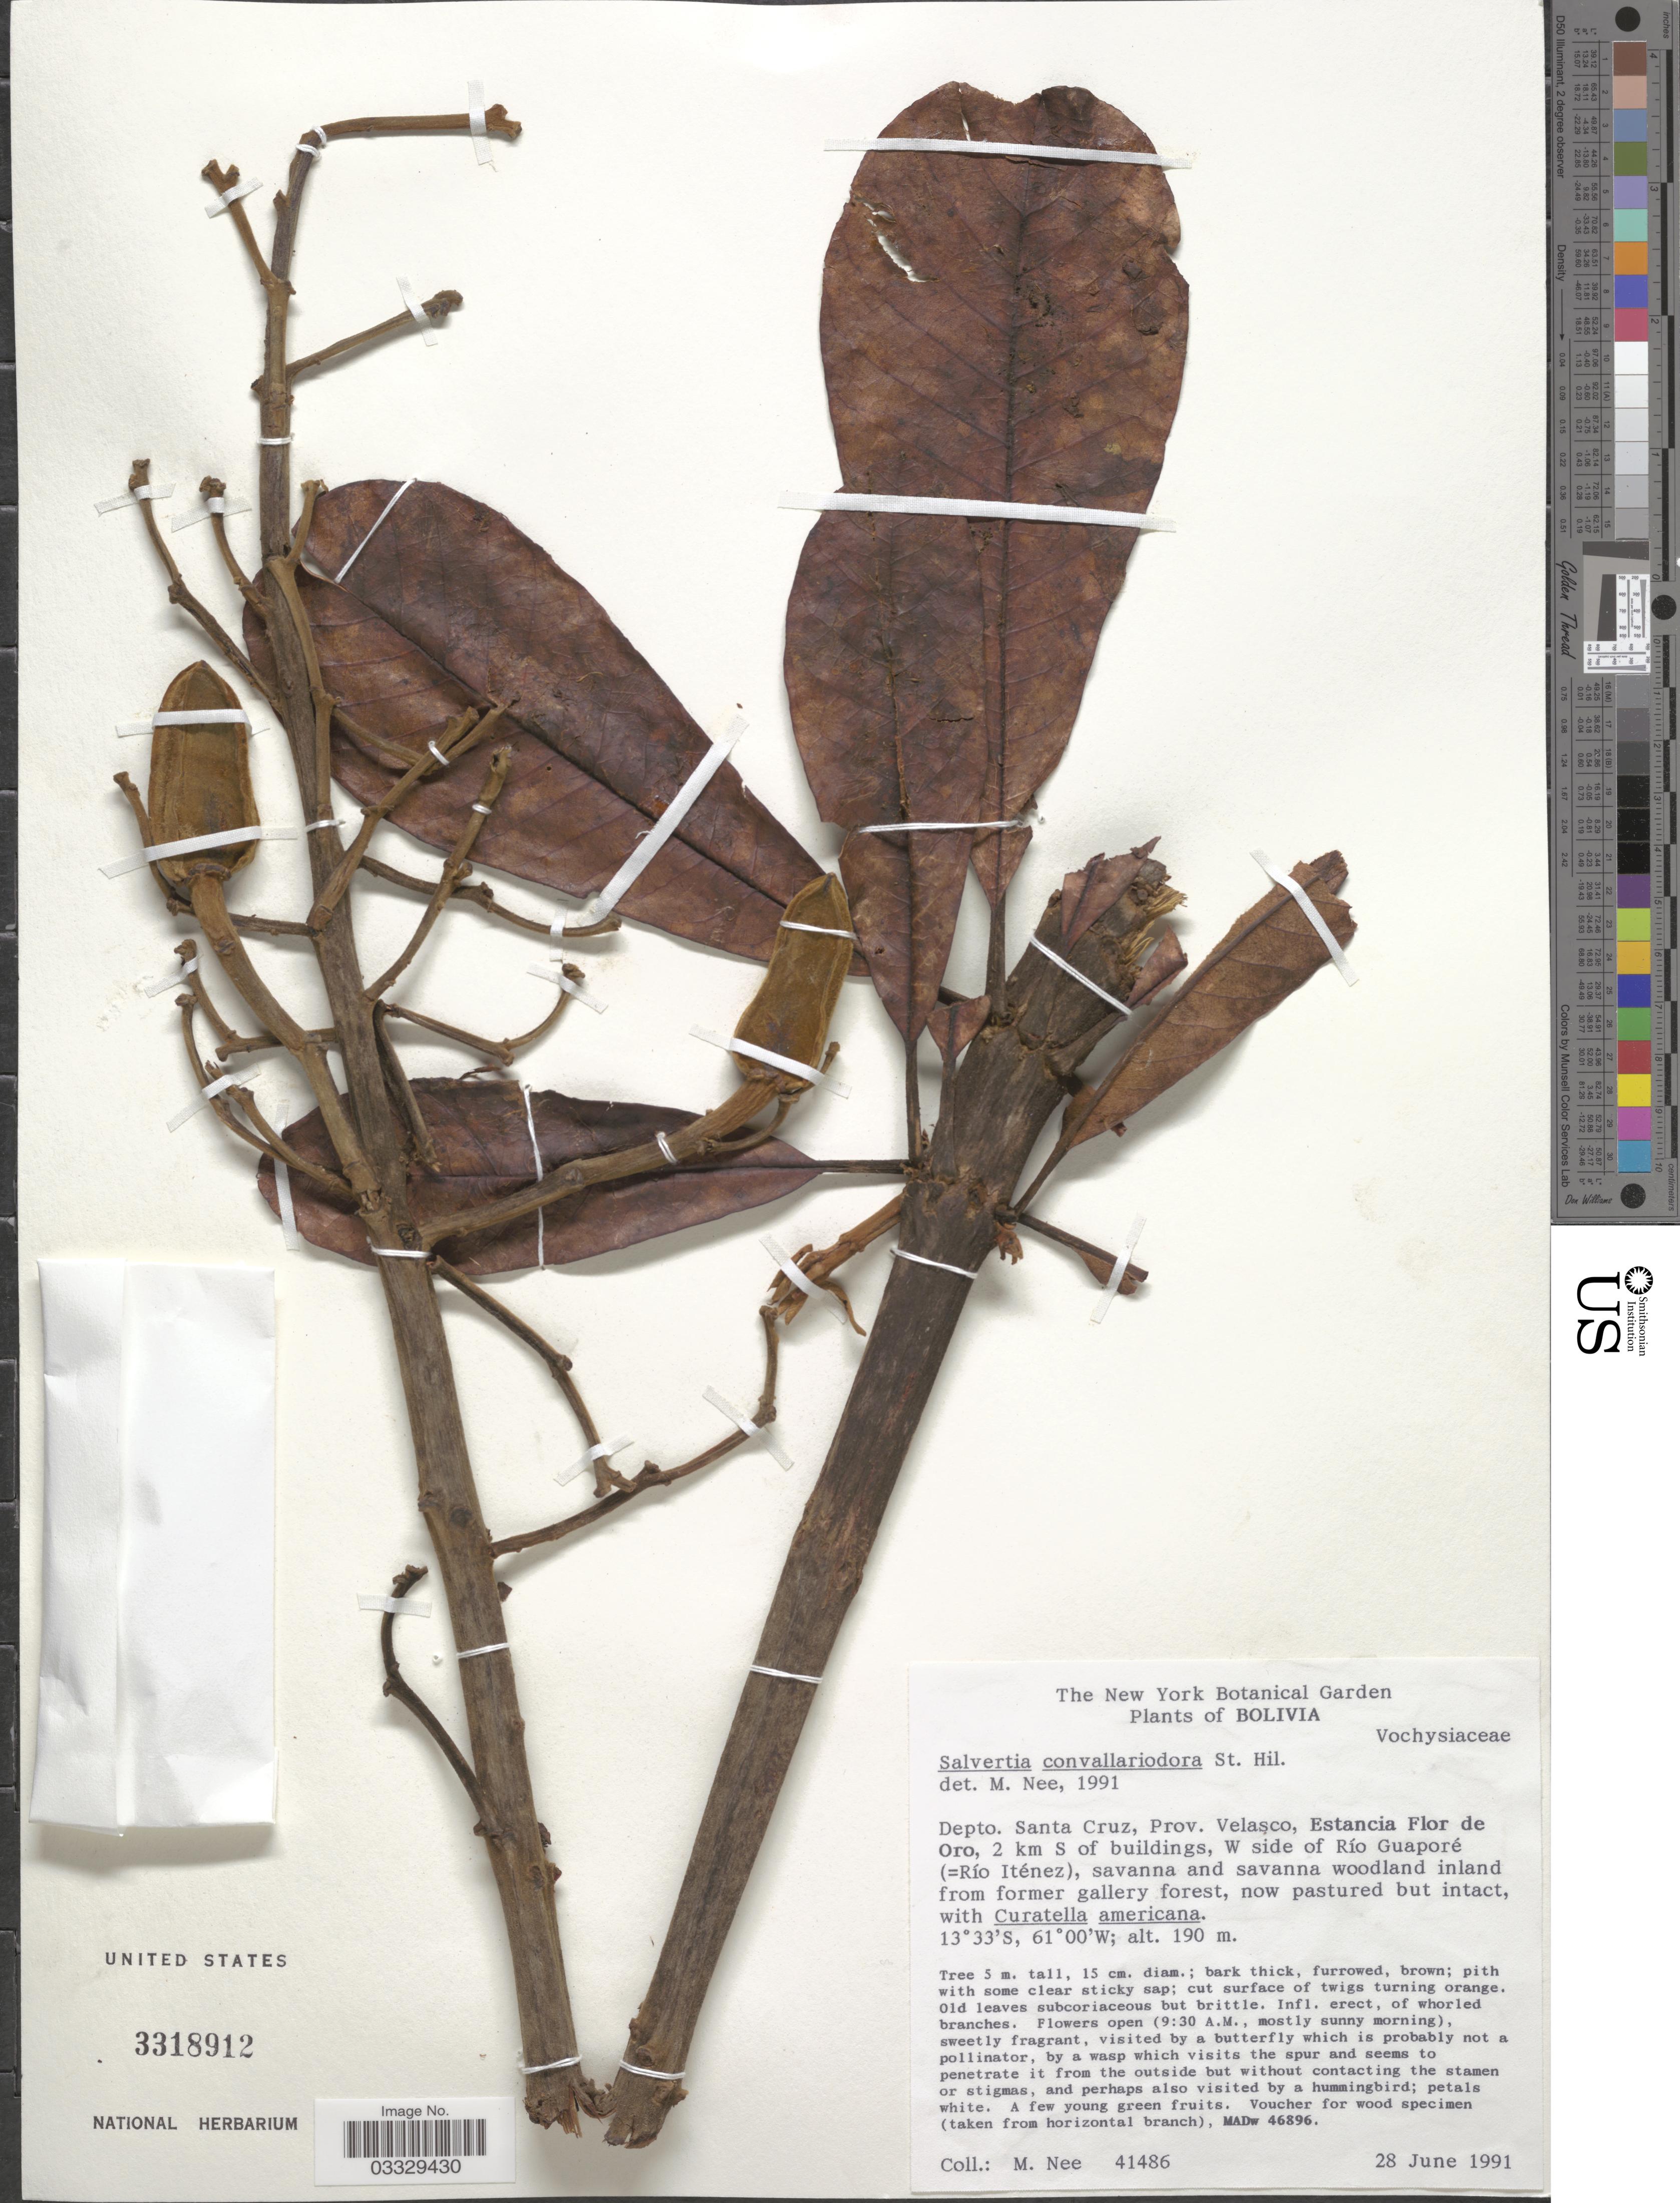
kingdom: Plantae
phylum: Tracheophyta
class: Magnoliopsida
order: Myrtales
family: Vochysiaceae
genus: Salvertia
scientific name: Salvertia convallariodora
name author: A. St.-Hil.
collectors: M. Nee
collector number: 41486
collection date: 1991-06-28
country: Bolivia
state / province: Santa Cruz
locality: Depto. Santa Cruz, Prov. Velasco, Estancia Flor de Oro, 2 km S of buildings, W side of Río Guaporé (=Río Iténez).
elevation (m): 190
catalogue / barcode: US 3318912